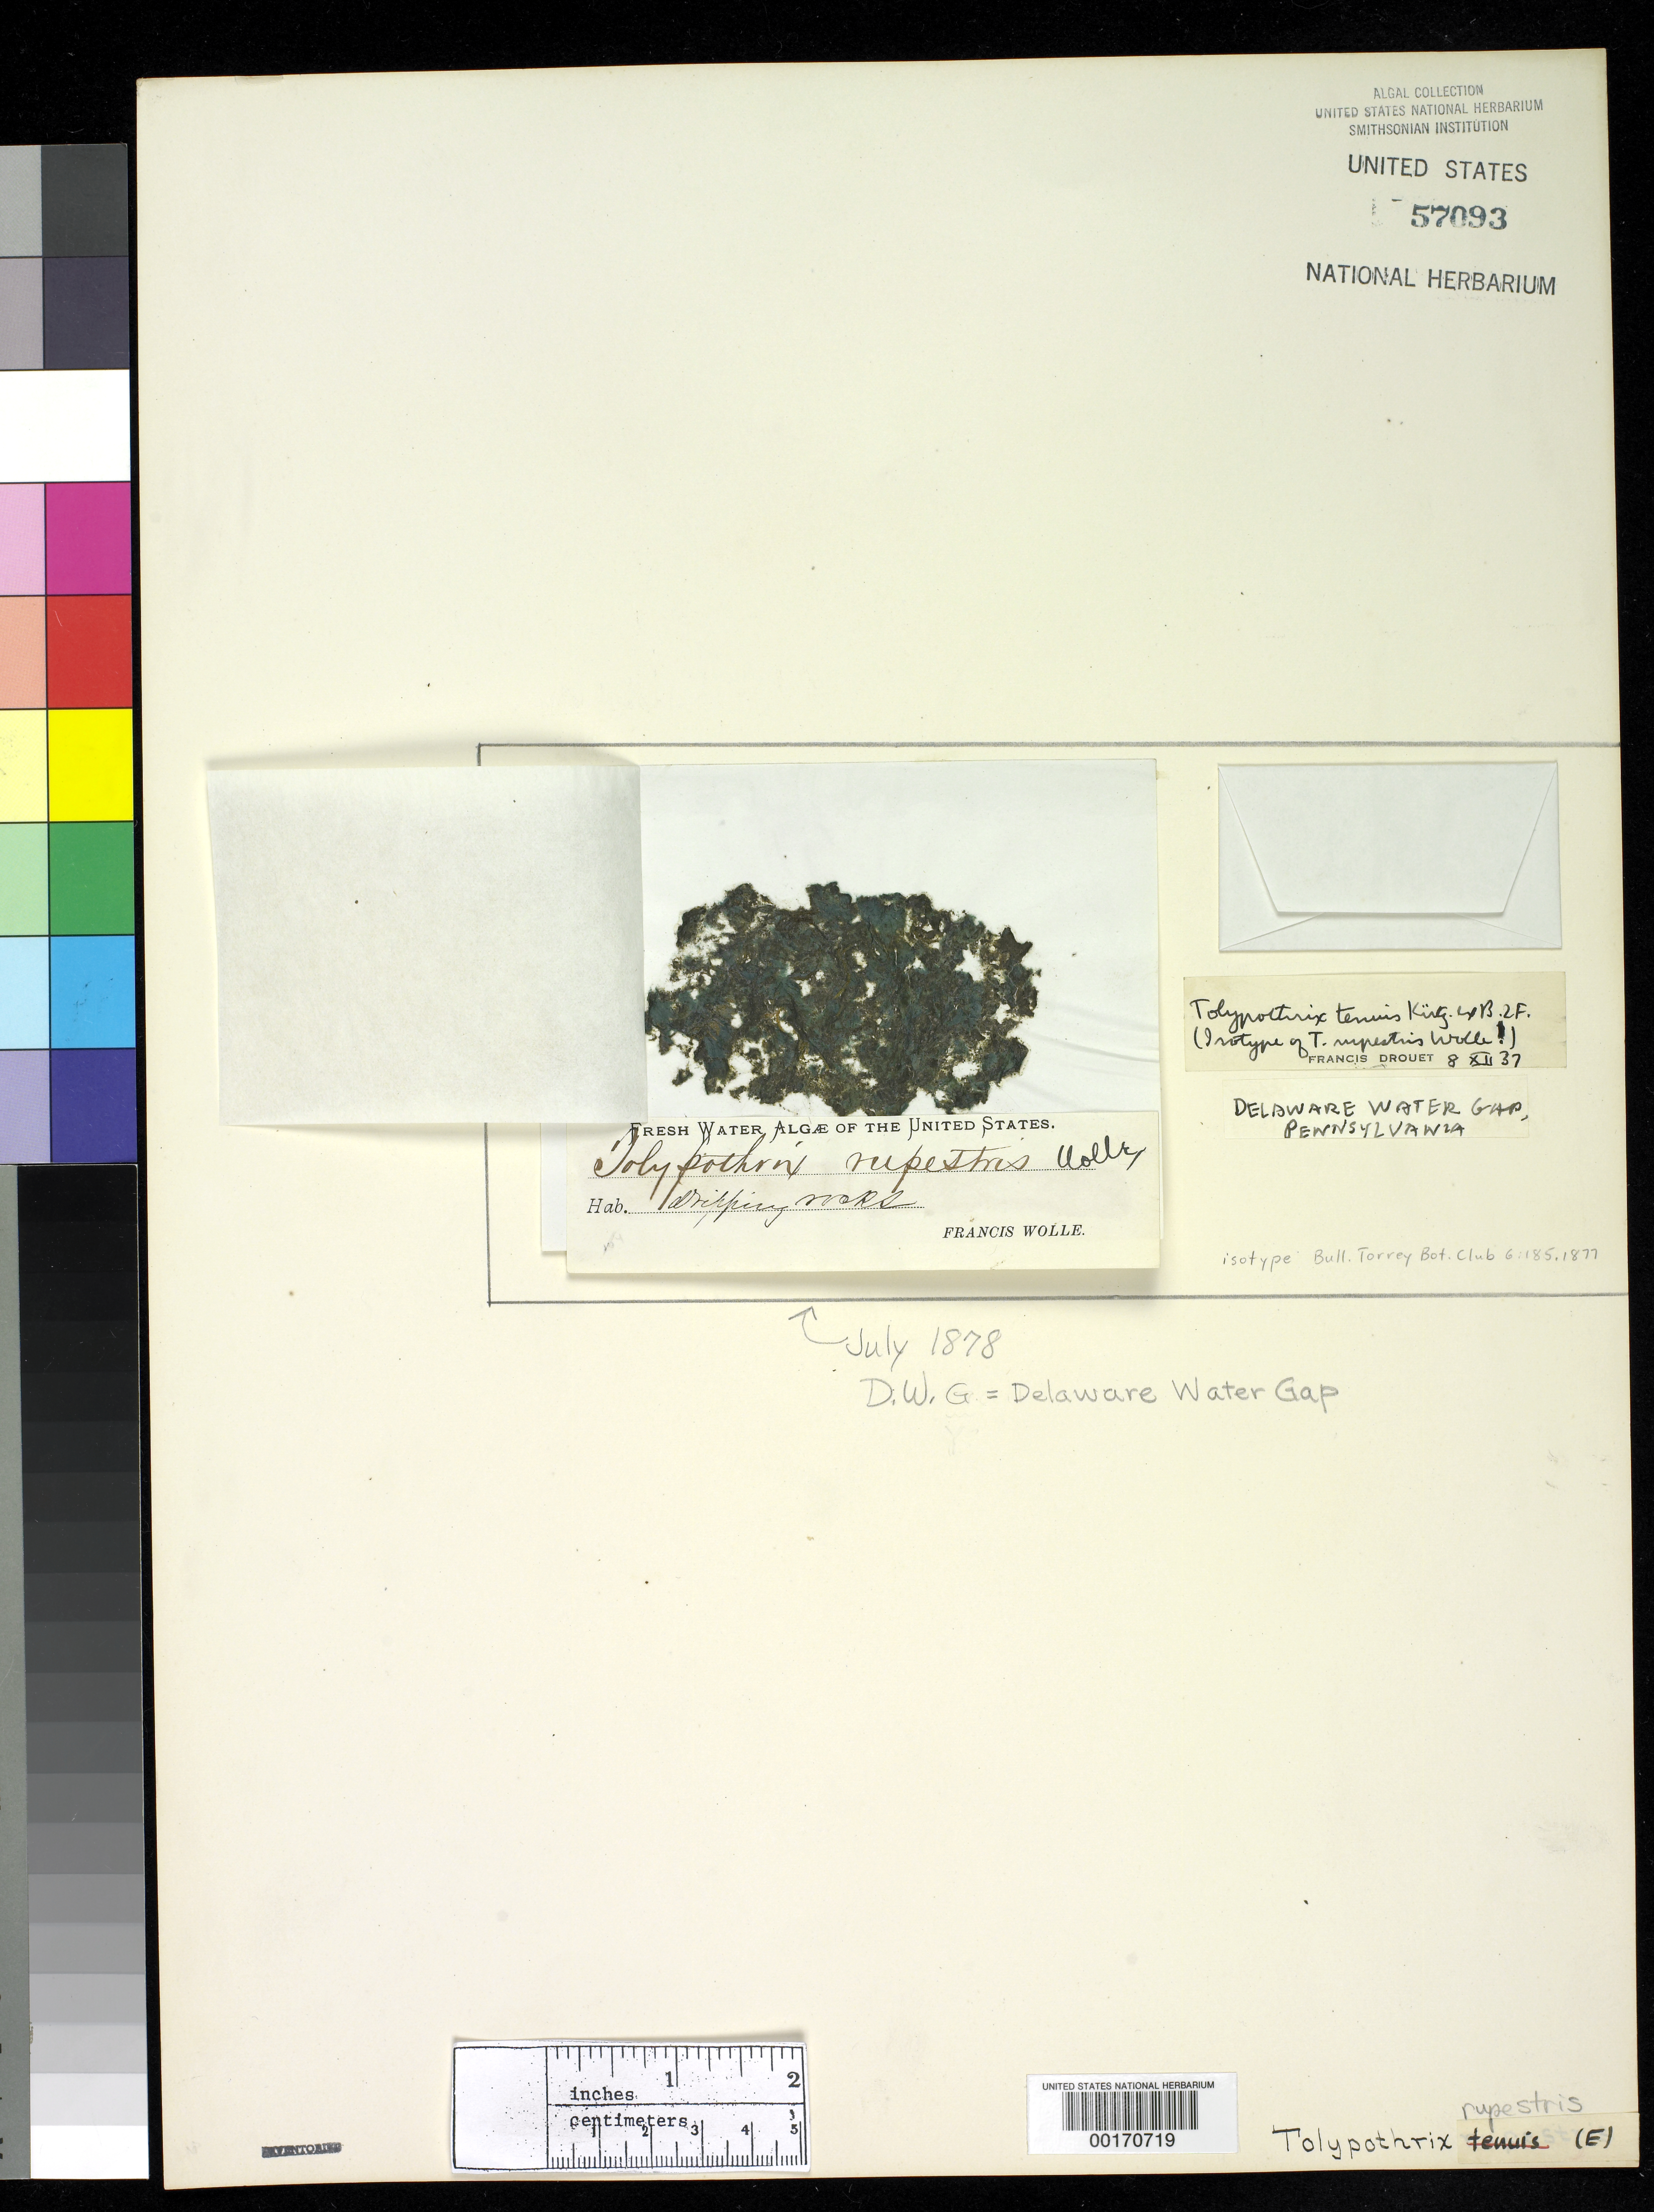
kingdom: Bacteria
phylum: Cyanobacteria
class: Cyanobacteriia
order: Cyanobacteriales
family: Tolypothrichaceae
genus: Tolypothrix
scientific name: Tolypothrix rupestris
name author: Wolle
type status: Isotype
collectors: F. Wolle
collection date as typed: Jul 1878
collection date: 1878-07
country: United States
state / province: Pennsylvania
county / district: Monroe County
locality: Delaware Water Gap.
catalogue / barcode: US 57093